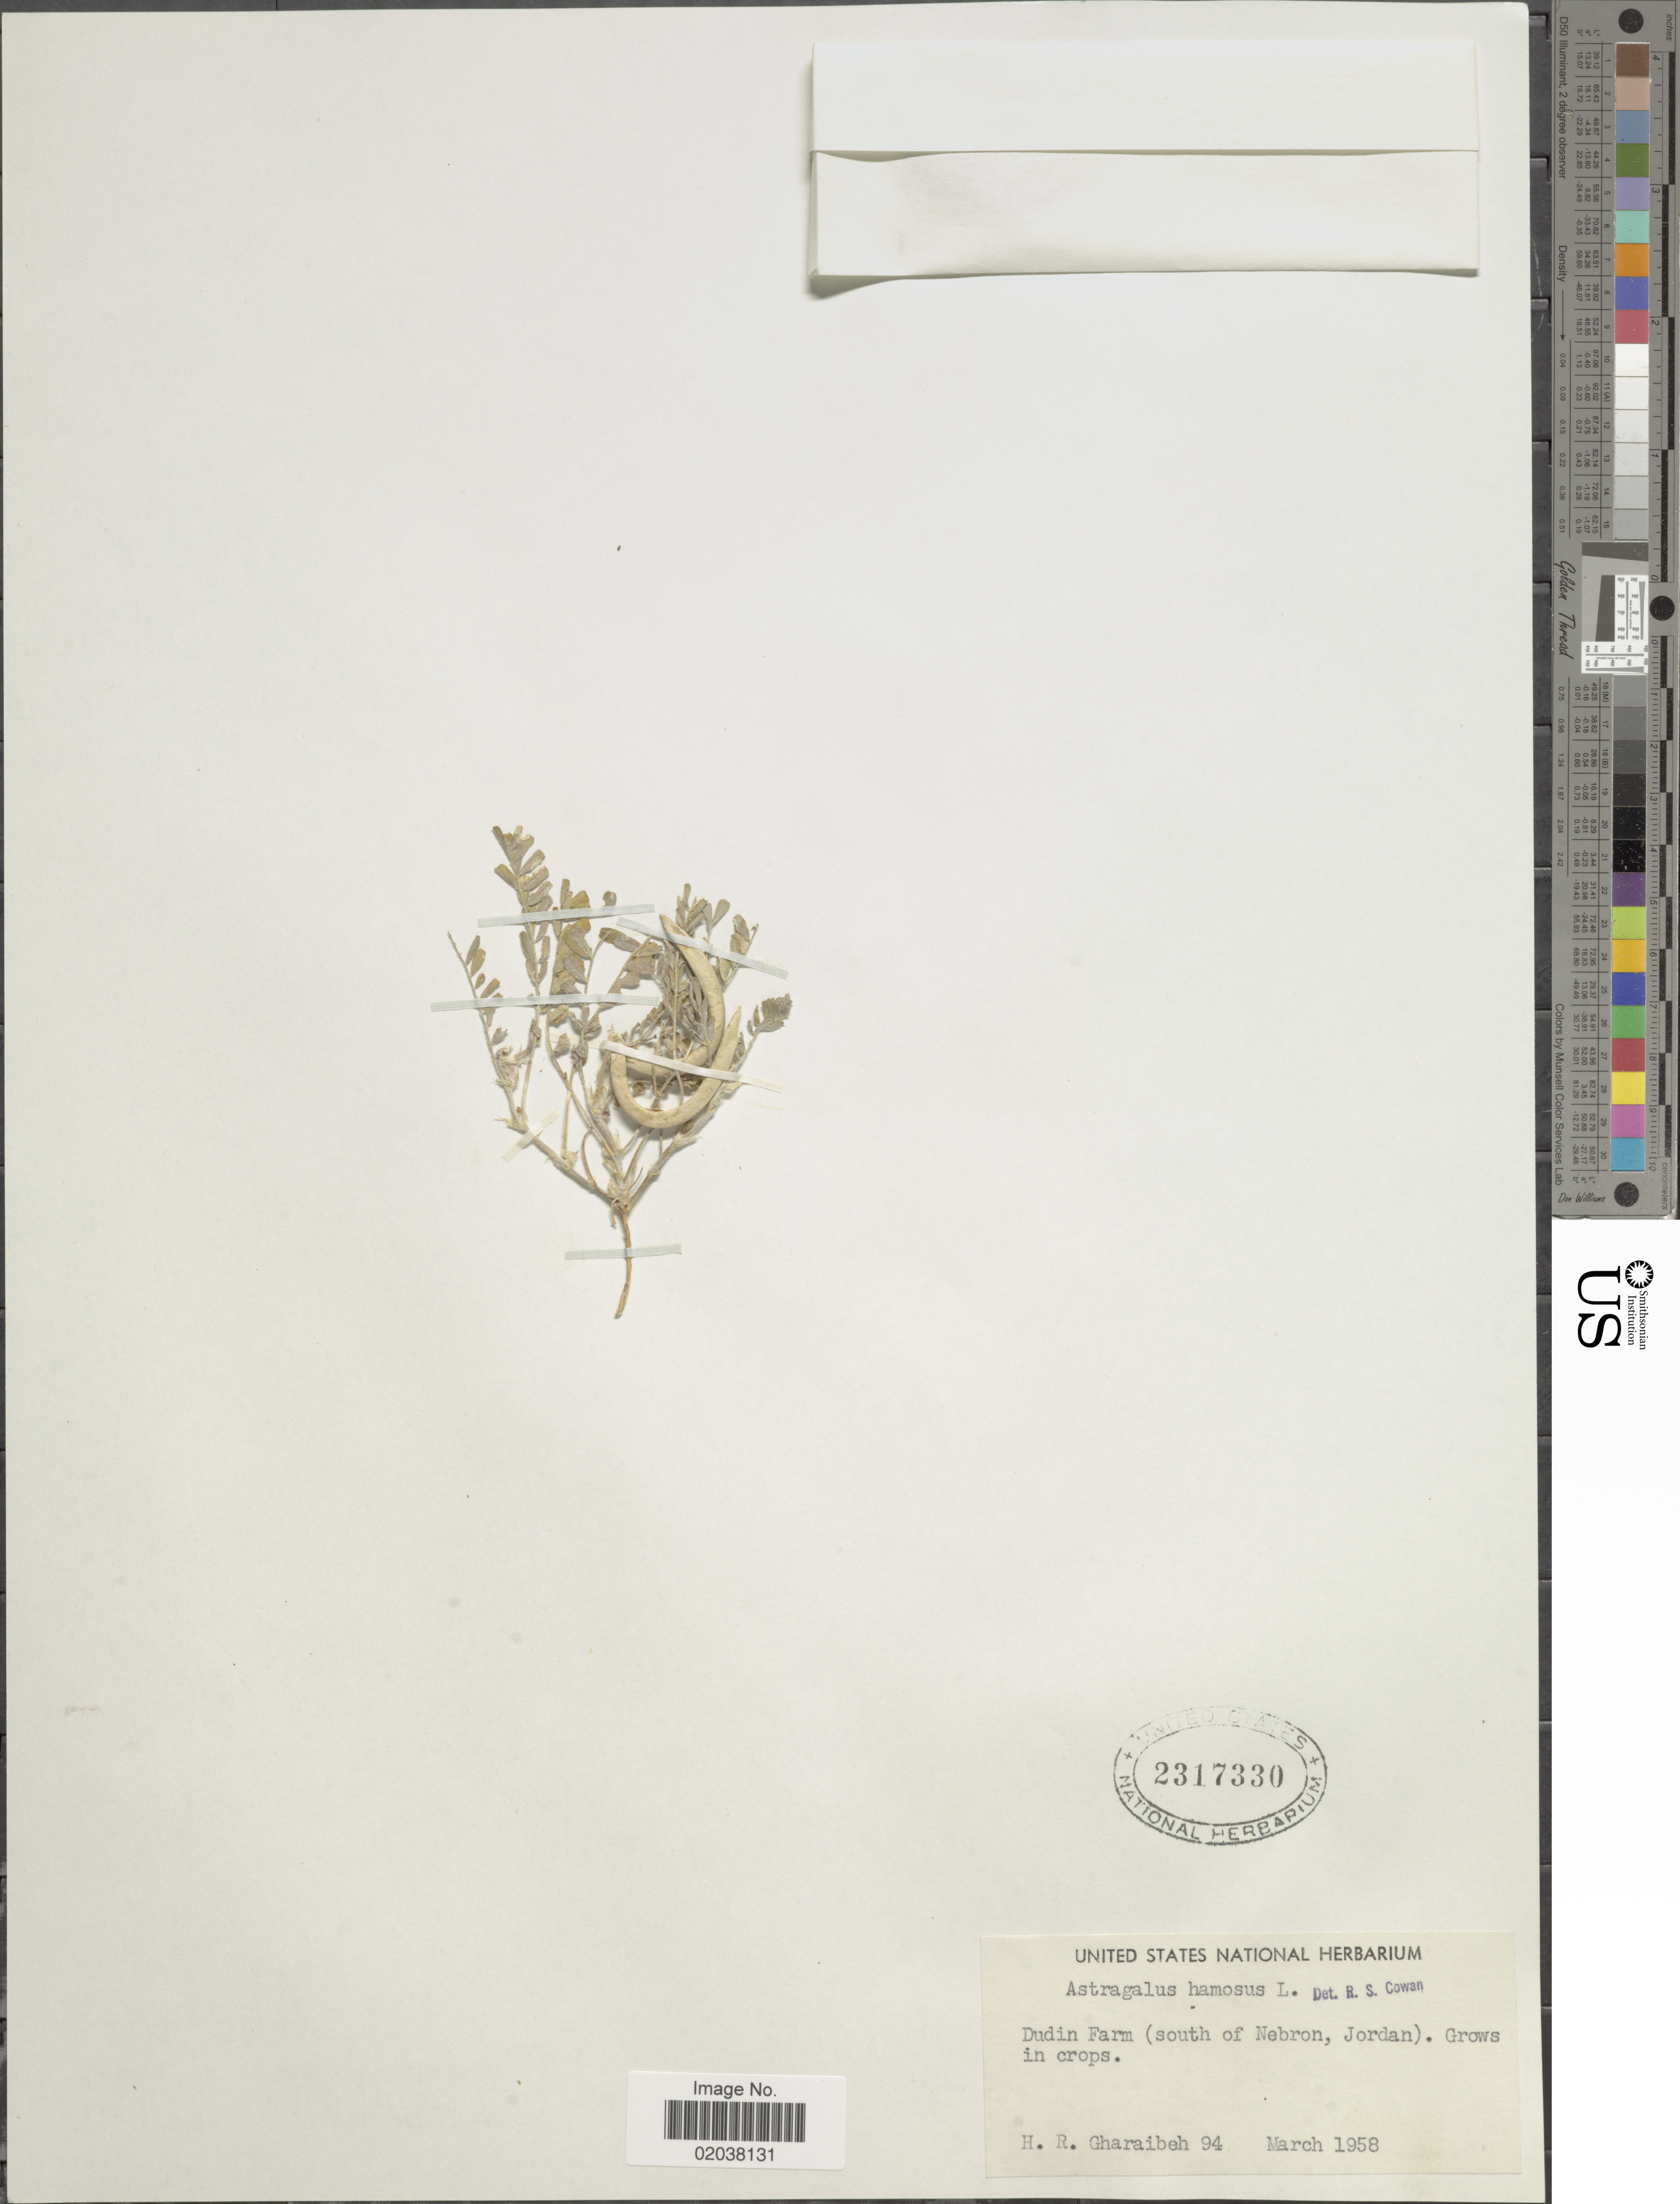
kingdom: Plantae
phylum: Tracheophyta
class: Magnoliopsida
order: Fabales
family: Fabaceae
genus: Astragalus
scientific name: Astragalus hamosus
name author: L.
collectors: H. Gharaibeh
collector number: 94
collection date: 1958-03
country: Jordan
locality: Dudin Farm (south of Nebron), grows in crops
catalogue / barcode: US 2317330